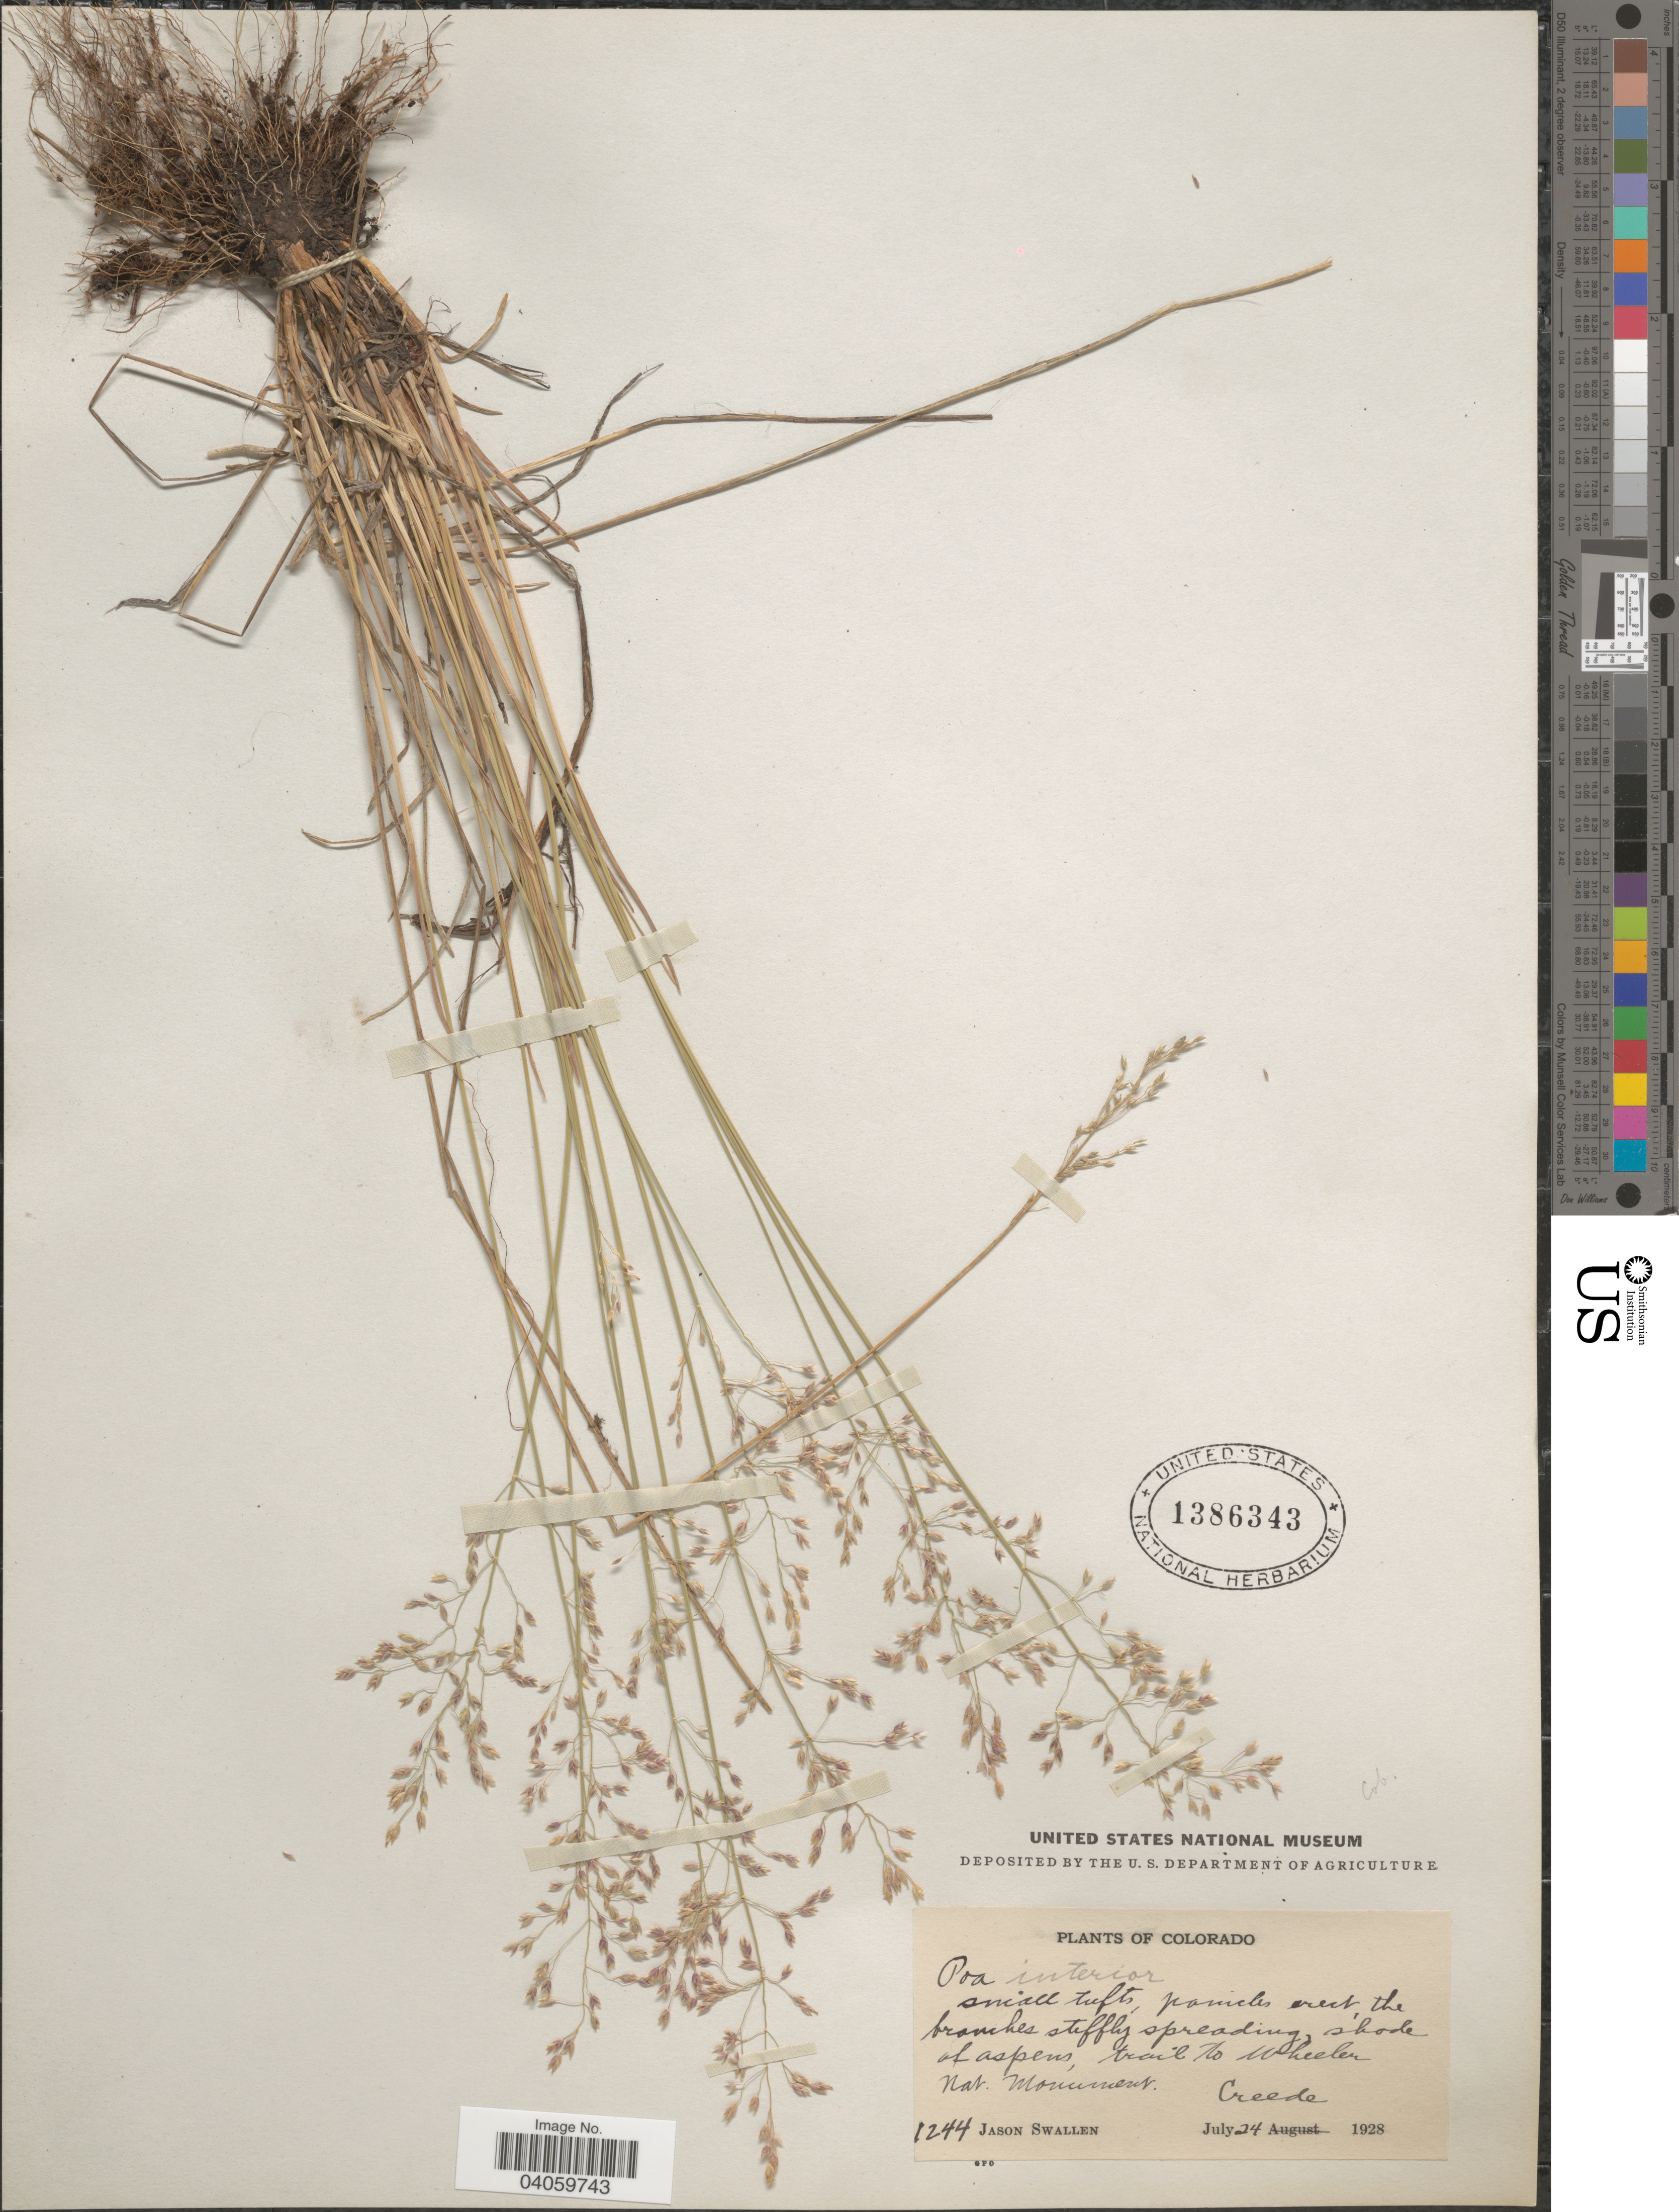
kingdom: Plantae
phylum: Tracheophyta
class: Liliopsida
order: Poales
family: Poaceae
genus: Poa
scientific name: Poa interior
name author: Rydb.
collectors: J. R. Swallen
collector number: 1244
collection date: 1928-07-24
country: United States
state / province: Colorado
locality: Trail to Wheeler Nat. Monument. Creede.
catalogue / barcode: US 1386343